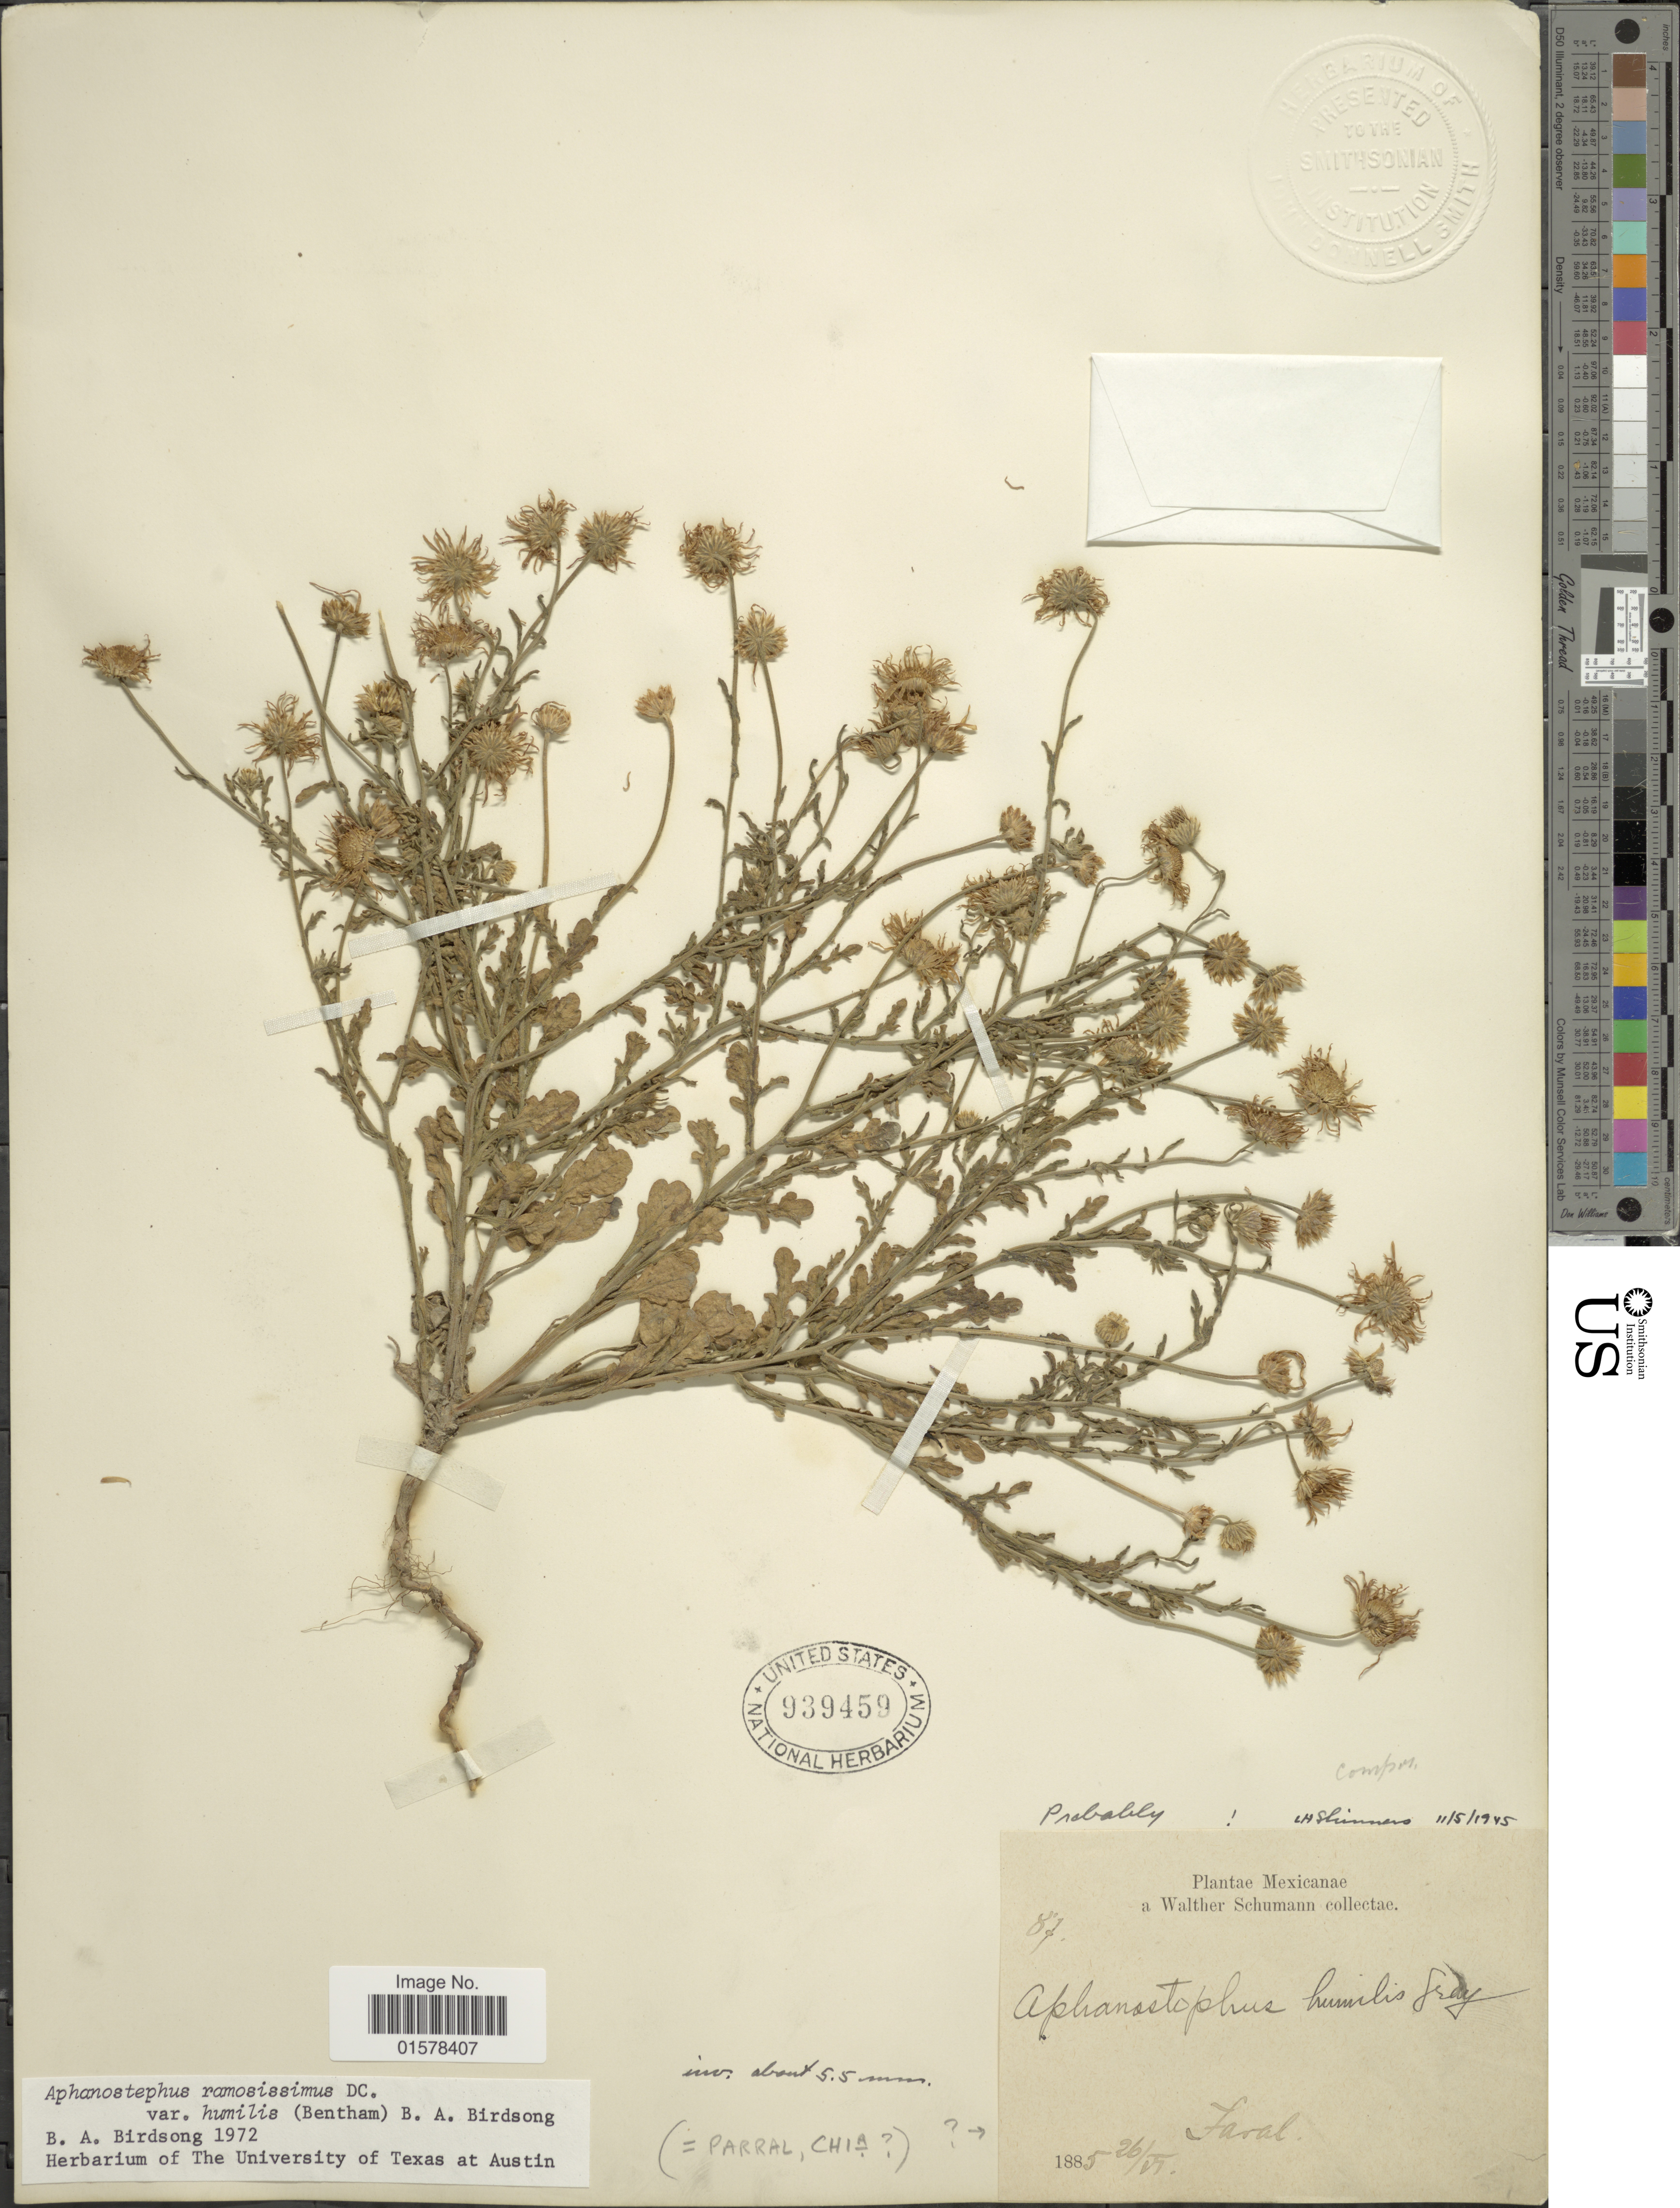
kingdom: Plantae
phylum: Tracheophyta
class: Magnoliopsida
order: Asterales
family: Asteraceae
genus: Aphanostephus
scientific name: Aphanostephus ramosissimus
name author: DC.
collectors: W. Schumann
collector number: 87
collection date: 1885-06-26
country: Mexico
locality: Mexicanae. Faral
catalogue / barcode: US 939459